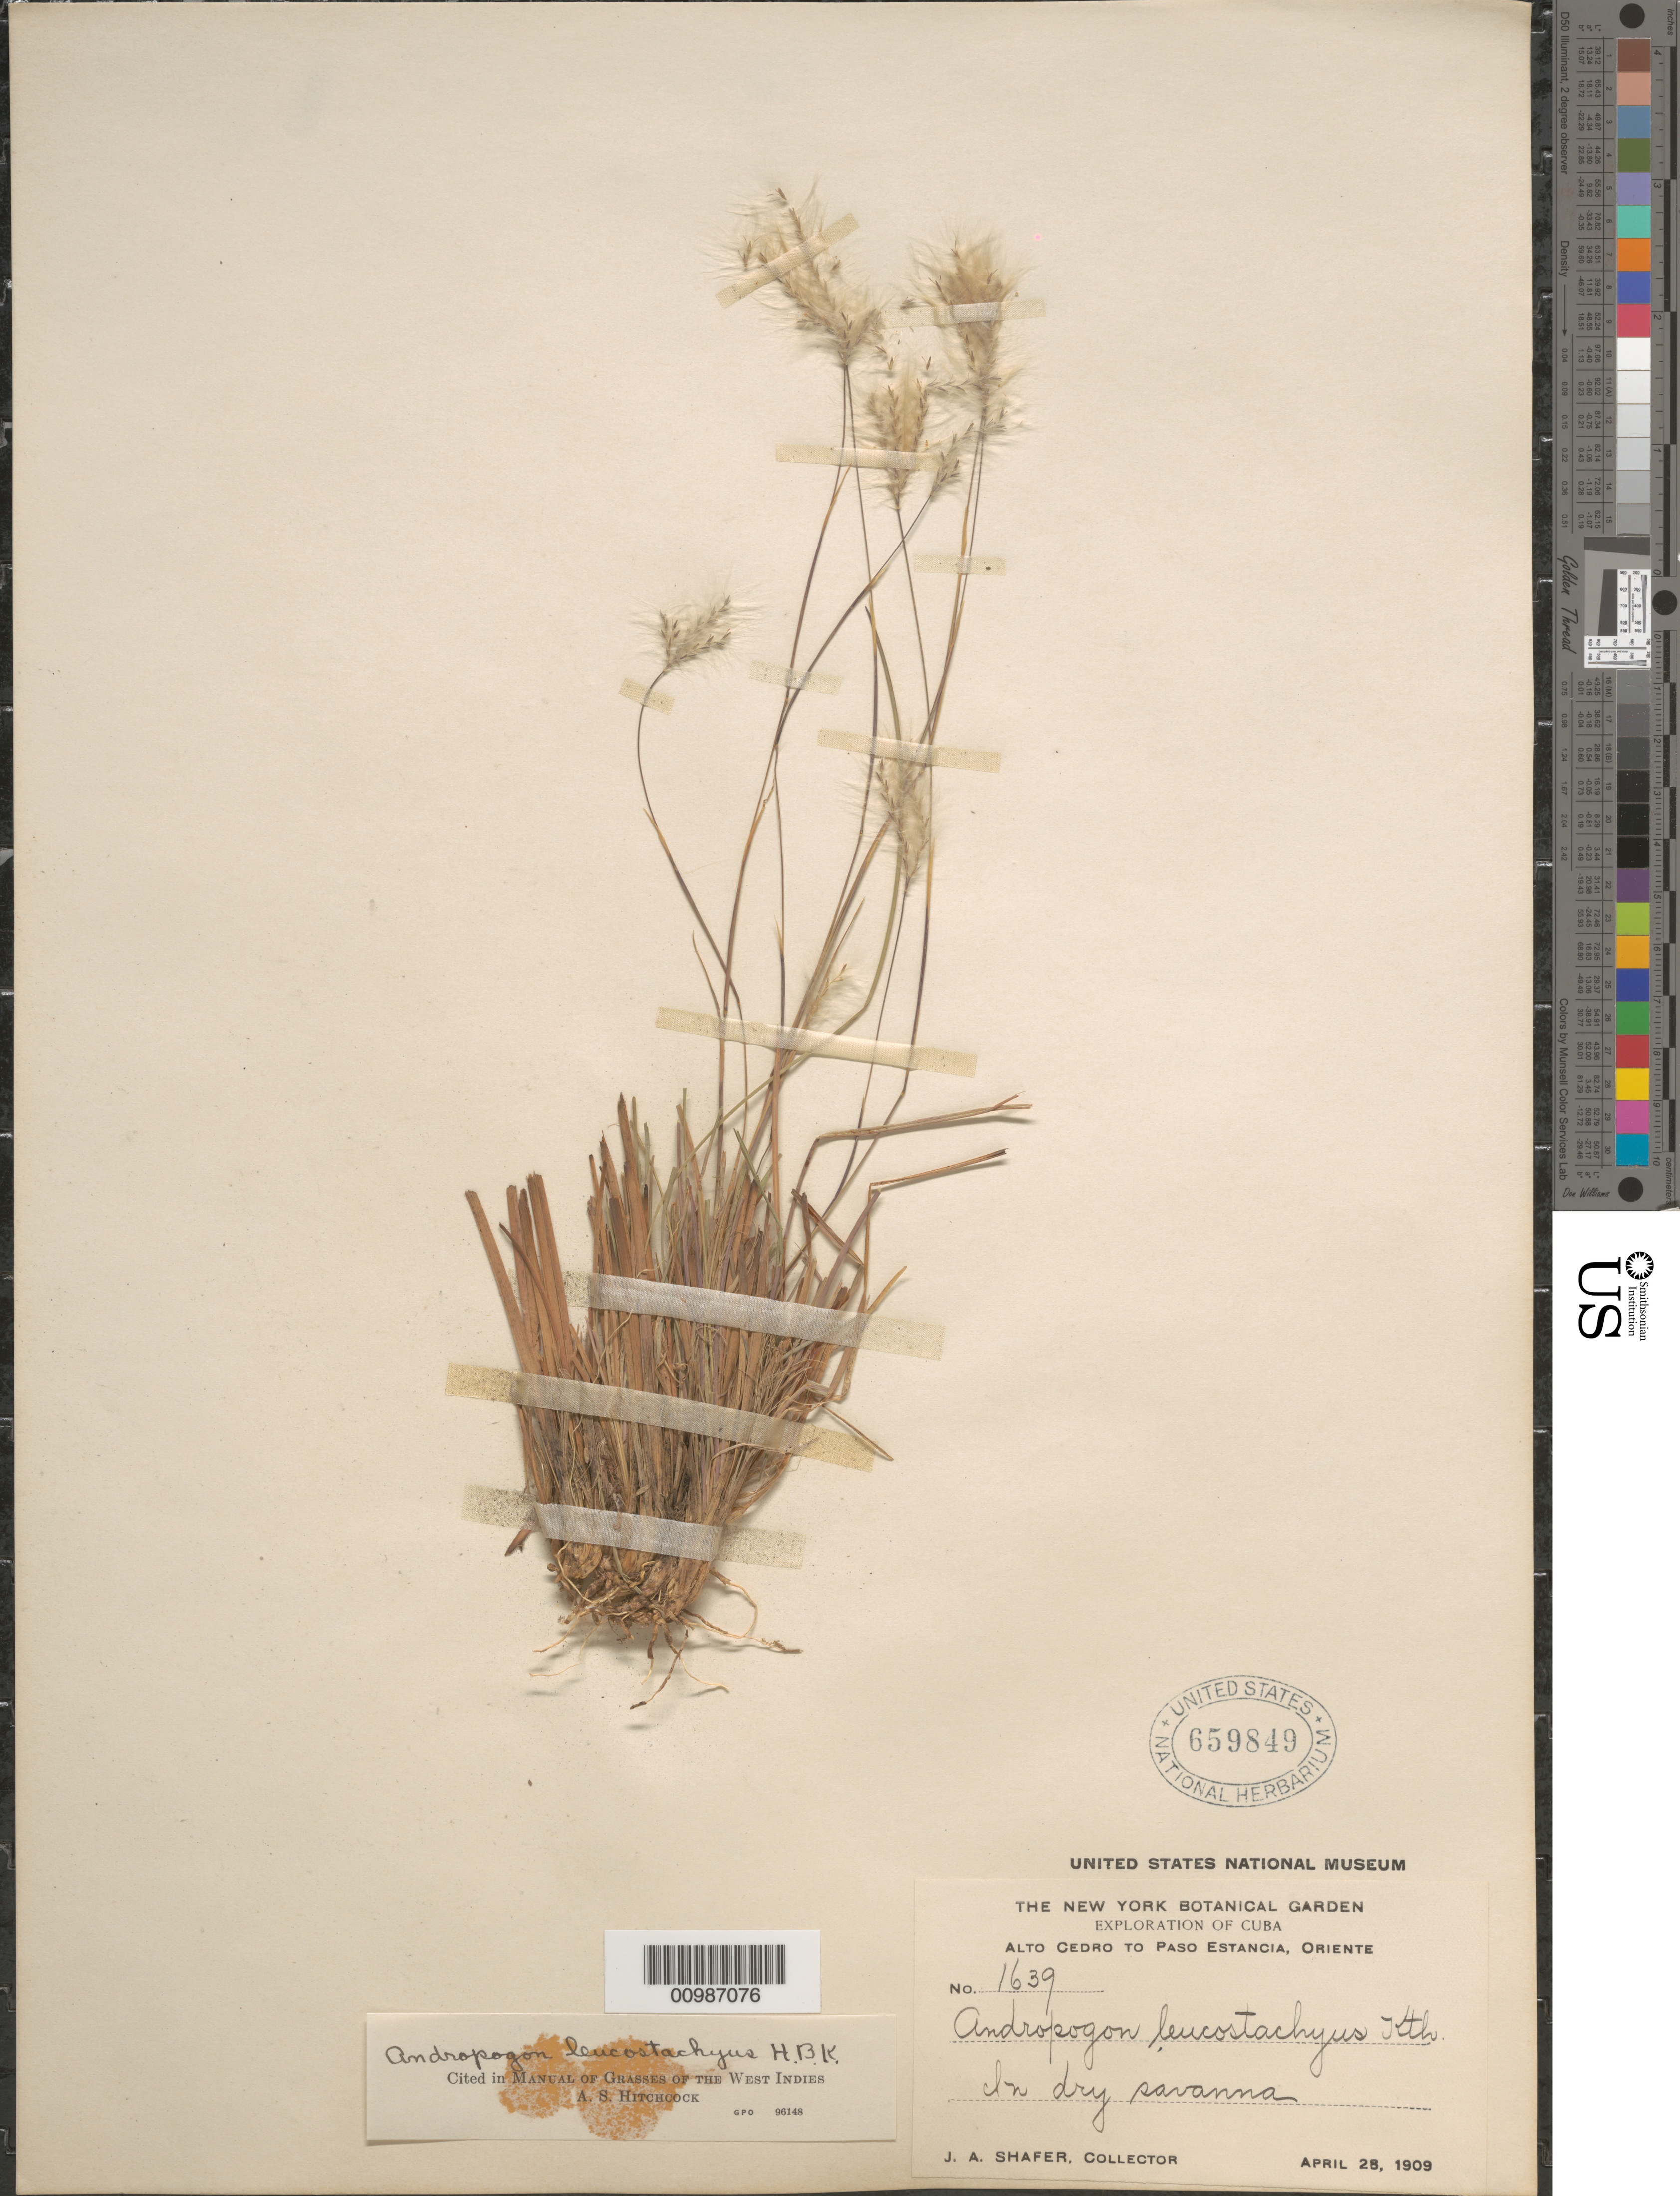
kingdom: Plantae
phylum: Tracheophyta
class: Liliopsida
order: Poales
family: Poaceae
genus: Andropogon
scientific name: Andropogon leucostachyus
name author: Kunth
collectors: J. A. Shafer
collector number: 1639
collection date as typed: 28 Apr 1909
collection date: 1909-04-28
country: Cuba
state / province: Santiago de Cuba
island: Cuba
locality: Alto Cedro to Paso Estancia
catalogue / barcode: US 659849